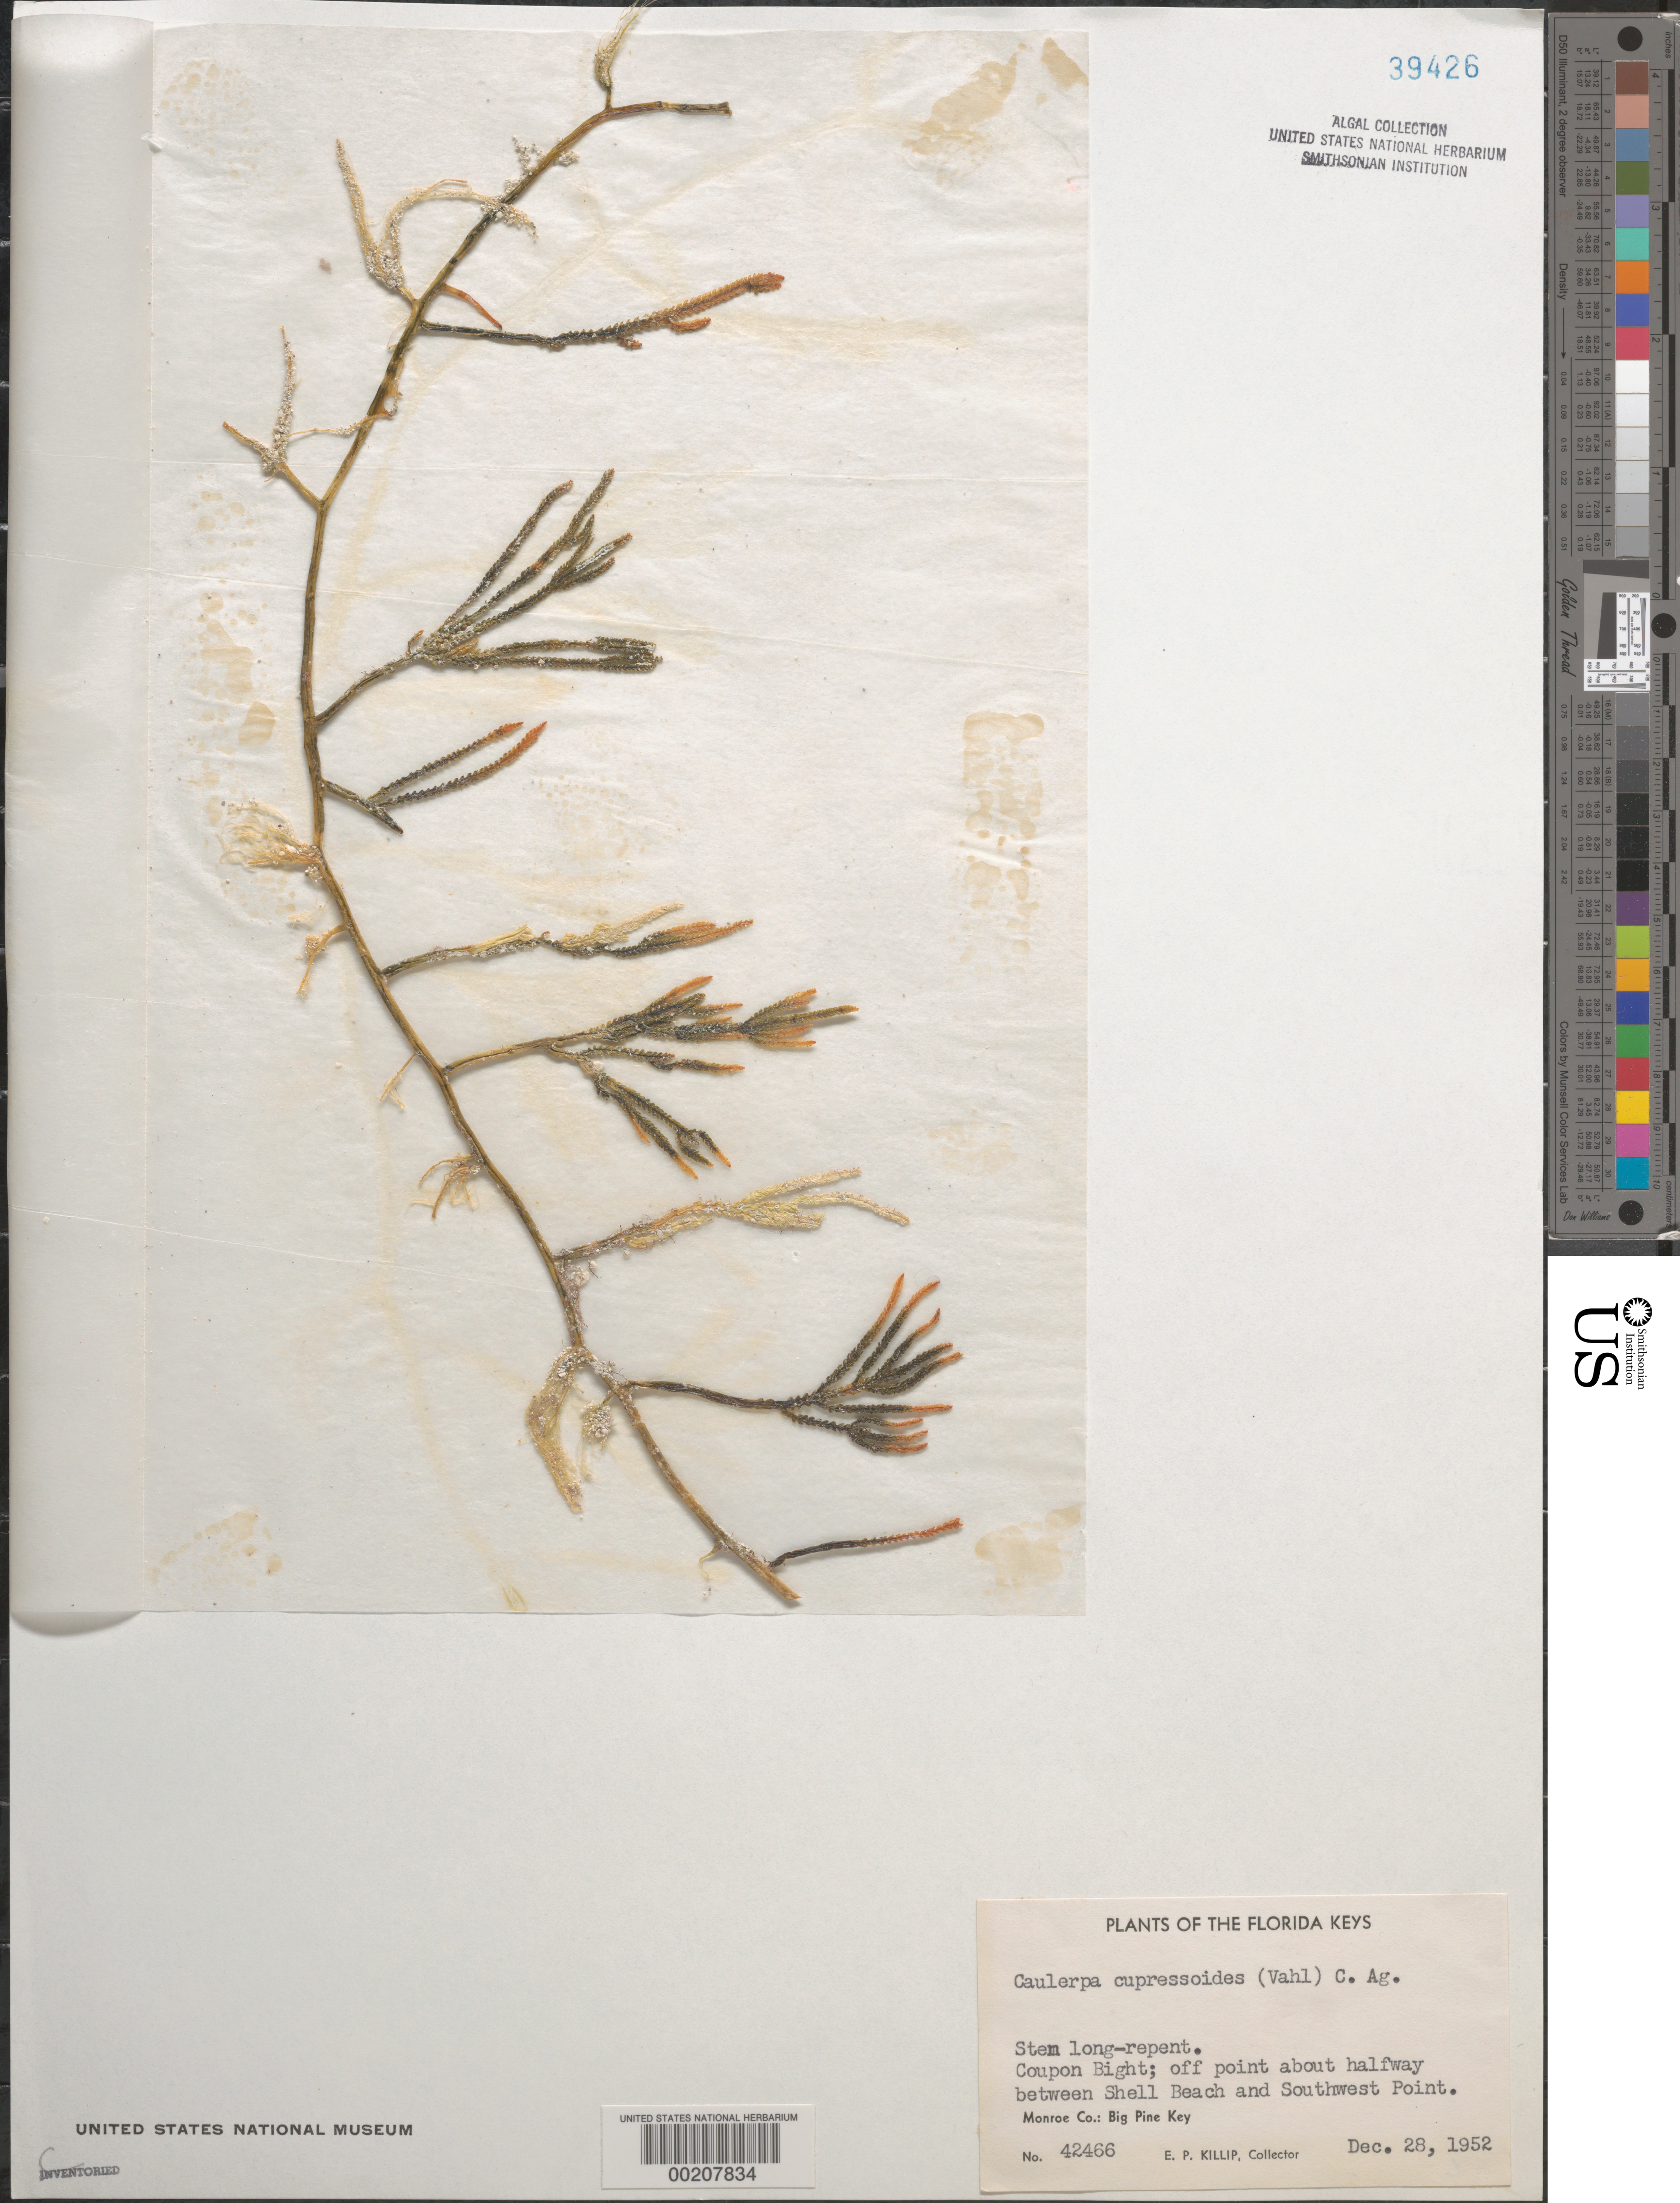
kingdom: Plantae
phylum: Chlorophyta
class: Ulvophyceae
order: Bryopsidales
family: Caulerpaceae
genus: Caulerpa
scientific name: Caulerpa cupressoides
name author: (Vahl) C. Agardh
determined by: Killip, Ellsworth P.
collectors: E. P. Killip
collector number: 42466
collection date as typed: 28 Dec 1952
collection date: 1952-12-28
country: United States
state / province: Florida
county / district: Monroe County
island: Big Pine Key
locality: Coupon Bight between Shell Beach and Southwest Point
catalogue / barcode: US 39426